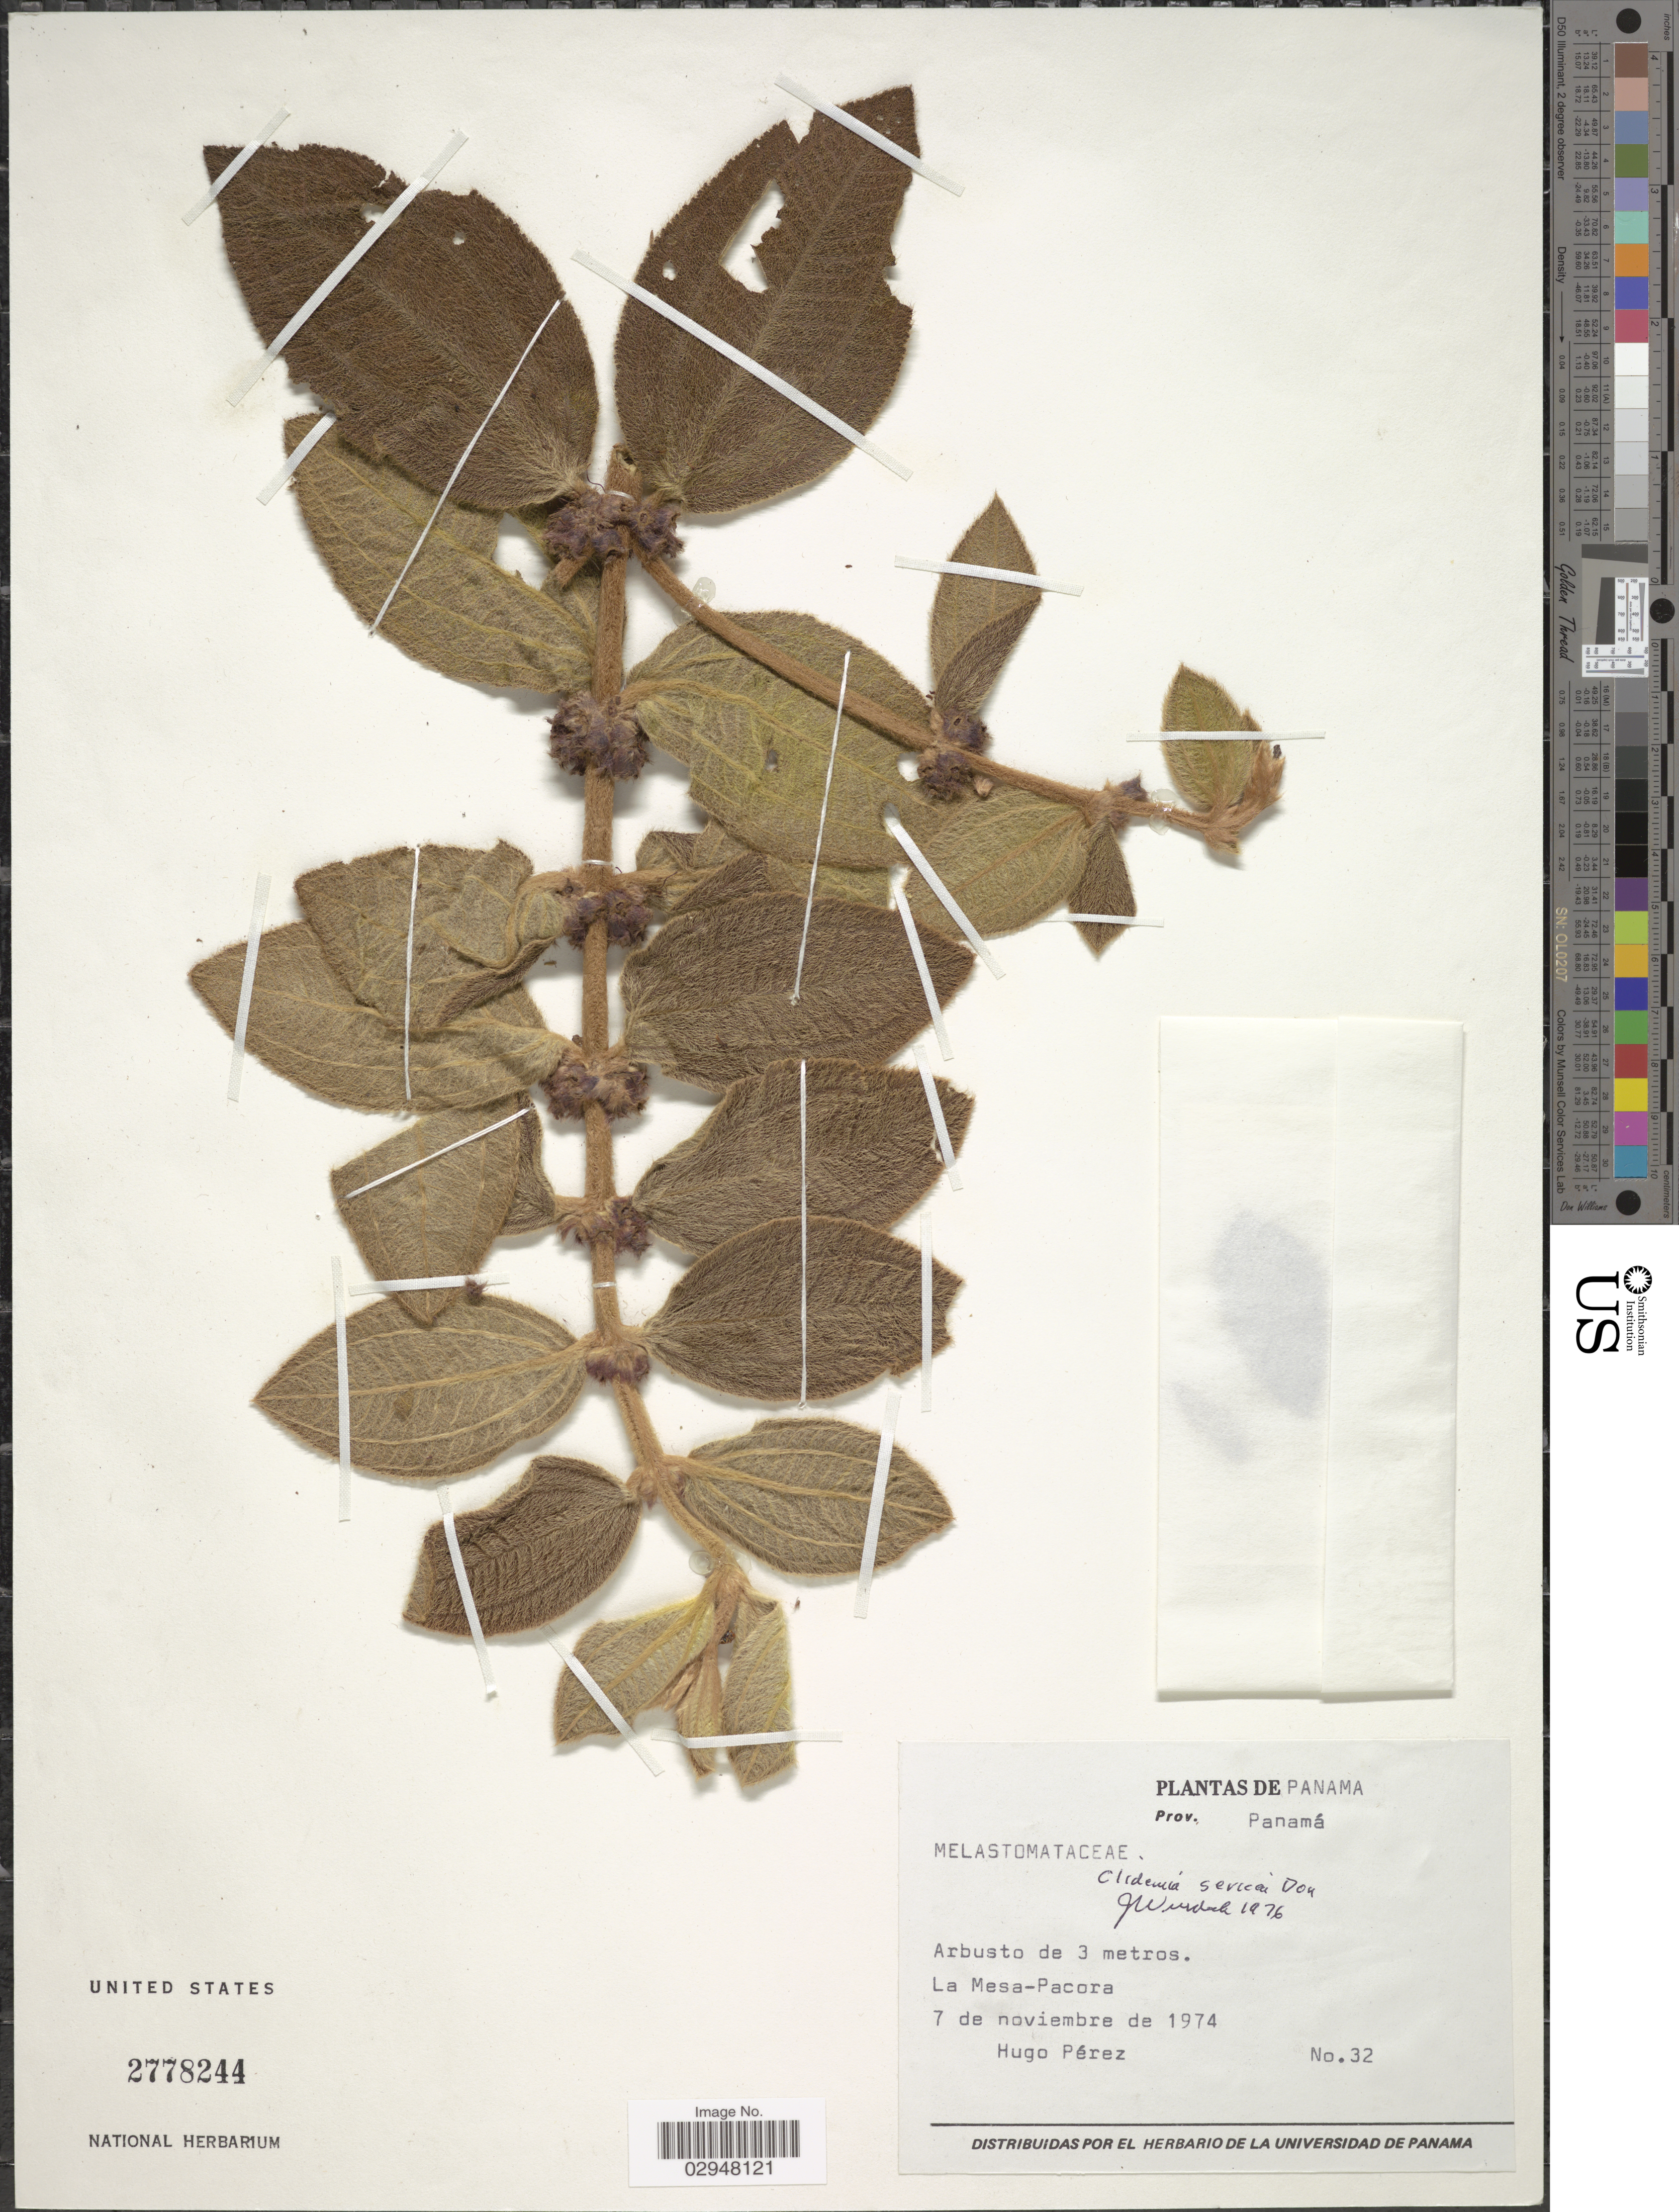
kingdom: Plantae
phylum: Tracheophyta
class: Magnoliopsida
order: Myrtales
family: Melastomataceae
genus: Clidemia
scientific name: Clidemia rubra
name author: (Aubl.) Mart.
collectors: H. Pérez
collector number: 32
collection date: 1974-11-07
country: Panama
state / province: Panamá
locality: La Mesa-Pacora.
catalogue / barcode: US 2778244